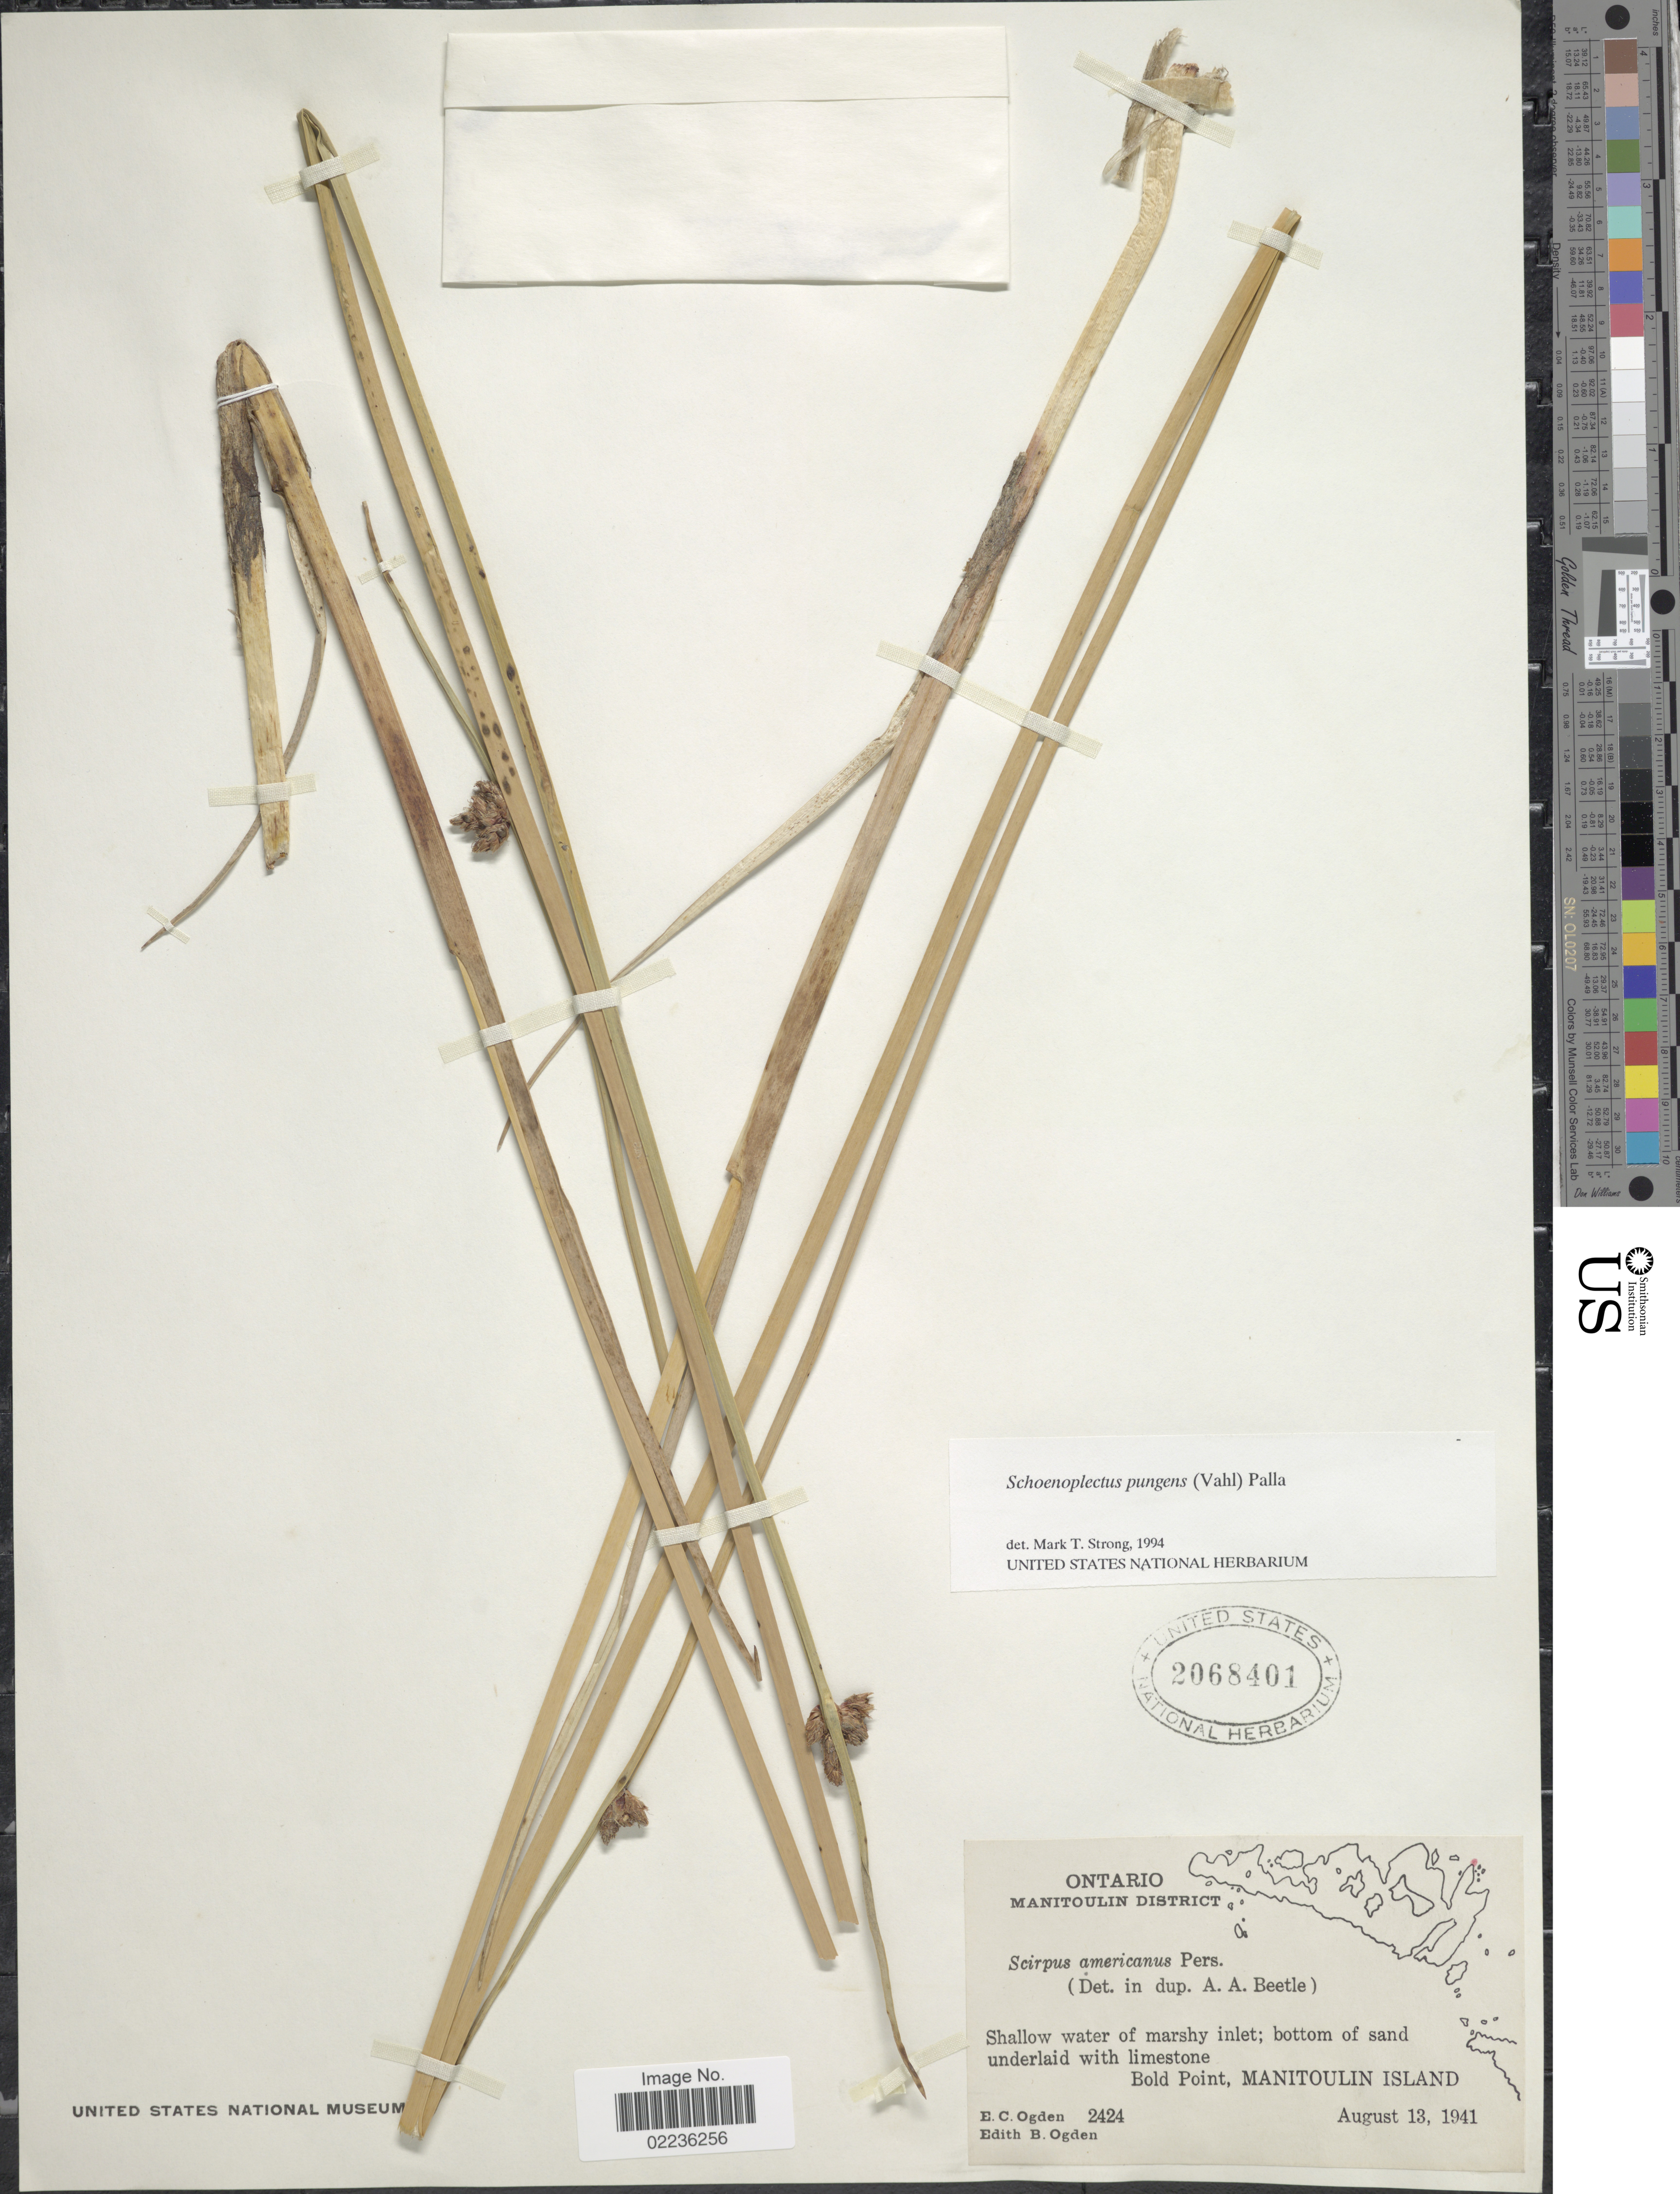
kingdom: Plantae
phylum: Tracheophyta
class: Liliopsida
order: Poales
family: Cyperaceae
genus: Schoenoplectus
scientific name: Schoenoplectus pungens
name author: (Vahl) Palla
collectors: E. Ogden & E. Ogden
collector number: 2424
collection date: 1941-08-13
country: Canada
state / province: Ontario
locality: Manitoulin District. Shallow water of marshy inlet; bottom of sand underlaid with limestone. Bold Point, Manitoulin Island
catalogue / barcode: US 2068401